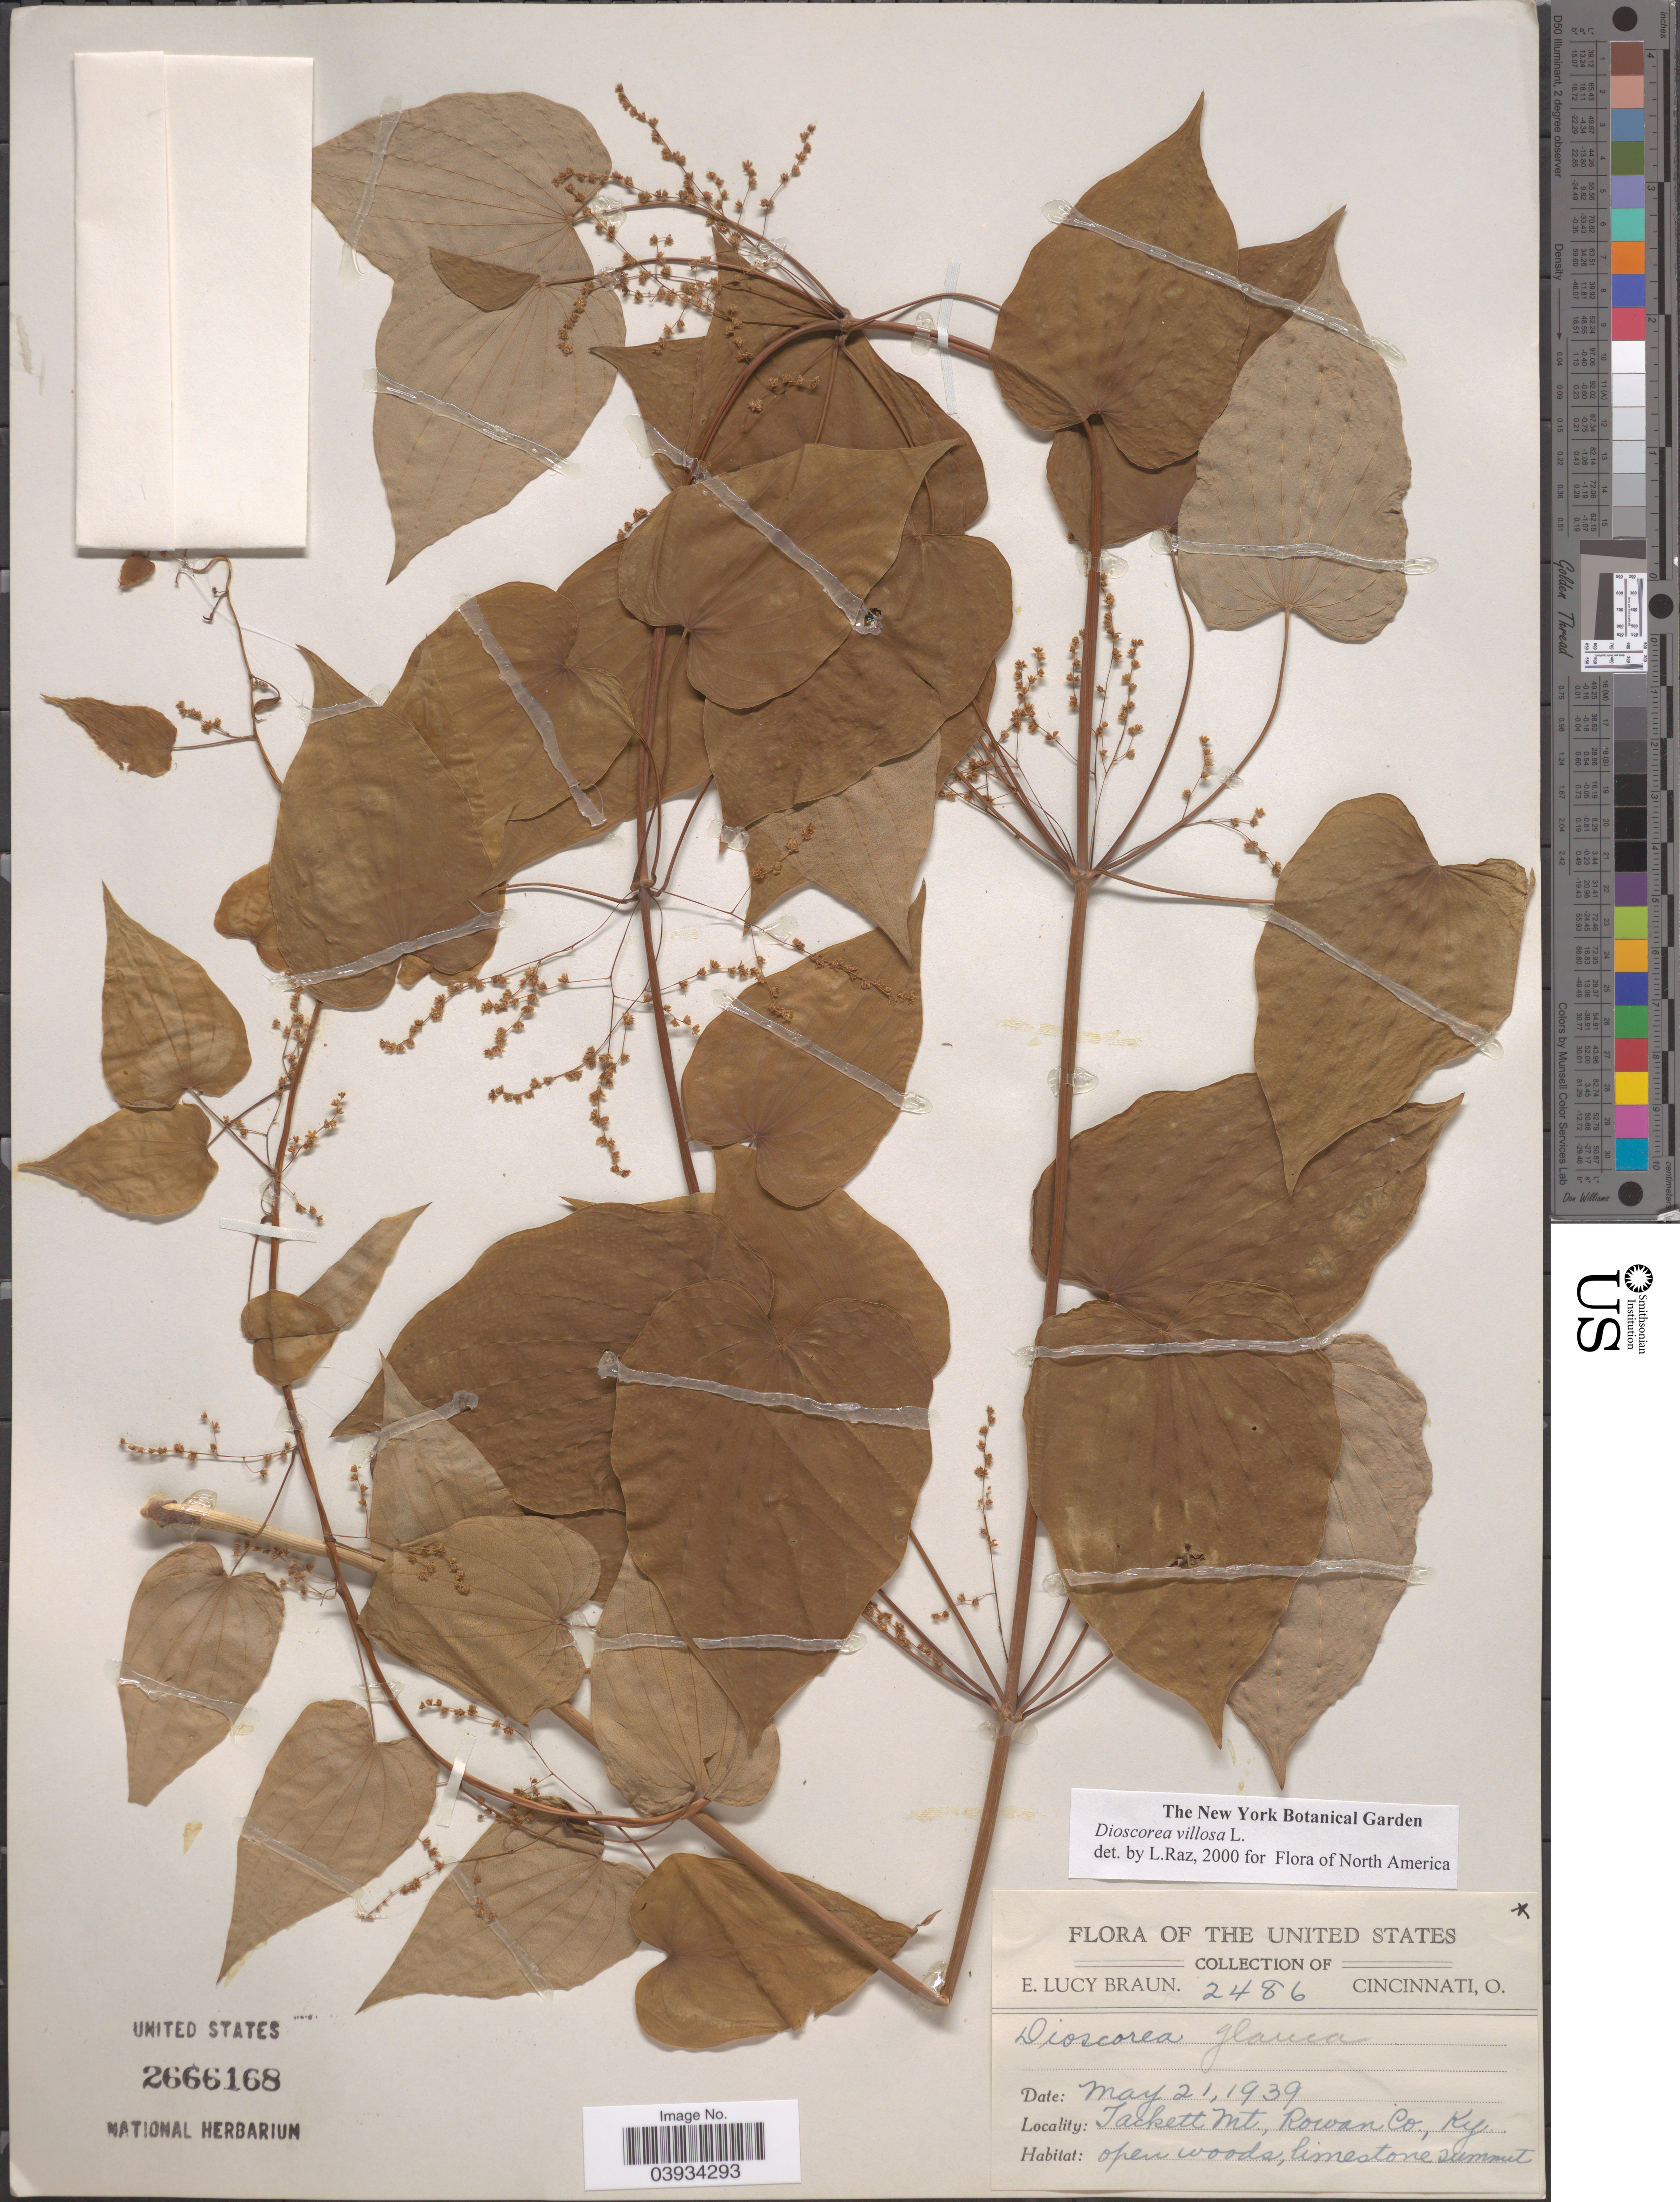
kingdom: Plantae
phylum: Tracheophyta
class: Liliopsida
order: Dioscoreales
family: Dioscoreaceae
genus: Dioscorea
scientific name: Dioscorea villosa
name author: L.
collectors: E. L. Braun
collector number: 2486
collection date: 1939-05-21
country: United States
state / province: Kentucky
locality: Tackett Mt., Rowan Co.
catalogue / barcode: US 2666168